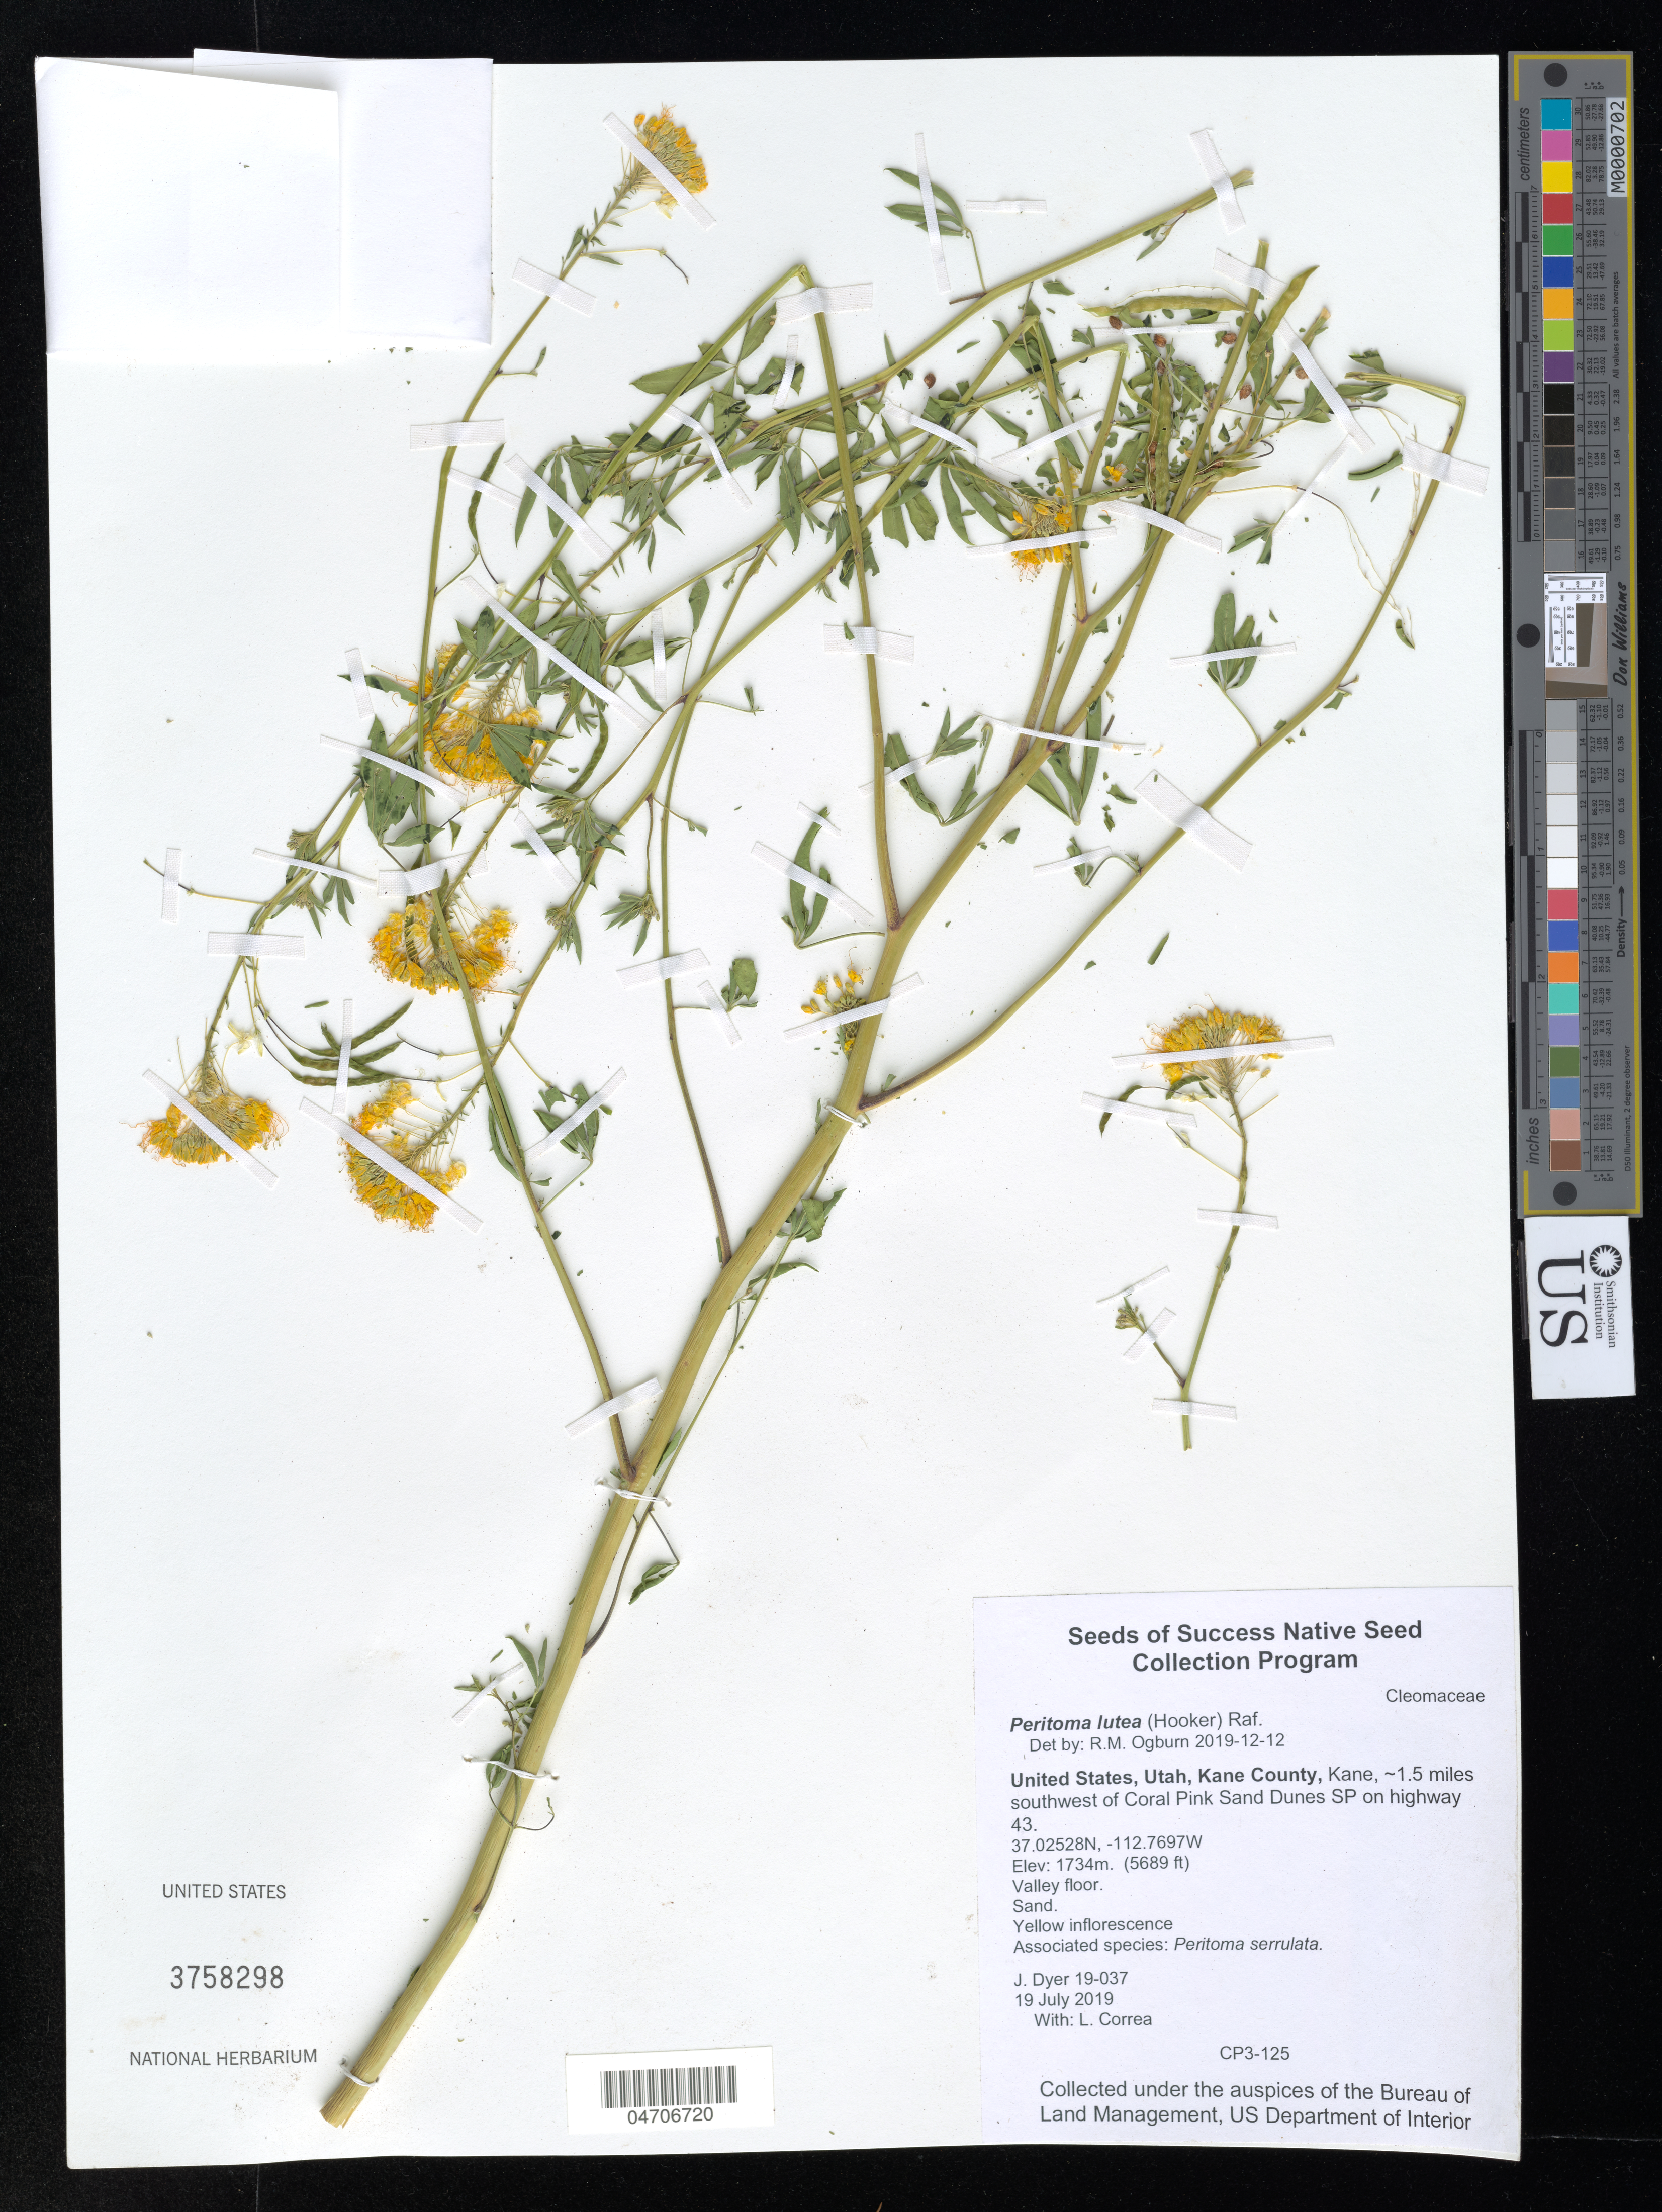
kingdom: Plantae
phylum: Tracheophyta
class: Magnoliopsida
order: Brassicales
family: Cleomaceae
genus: Peritoma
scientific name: Peritoma lutea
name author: (Hook.) Raf.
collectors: A. Bonnette & L. Correa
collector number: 19-037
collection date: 2019-07-19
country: United States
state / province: Utah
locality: Kane County, Kane, ~1.5 miles southwest of Coral Pink Sand Dunes SP on highway 43.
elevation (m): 1734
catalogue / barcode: US 3758298